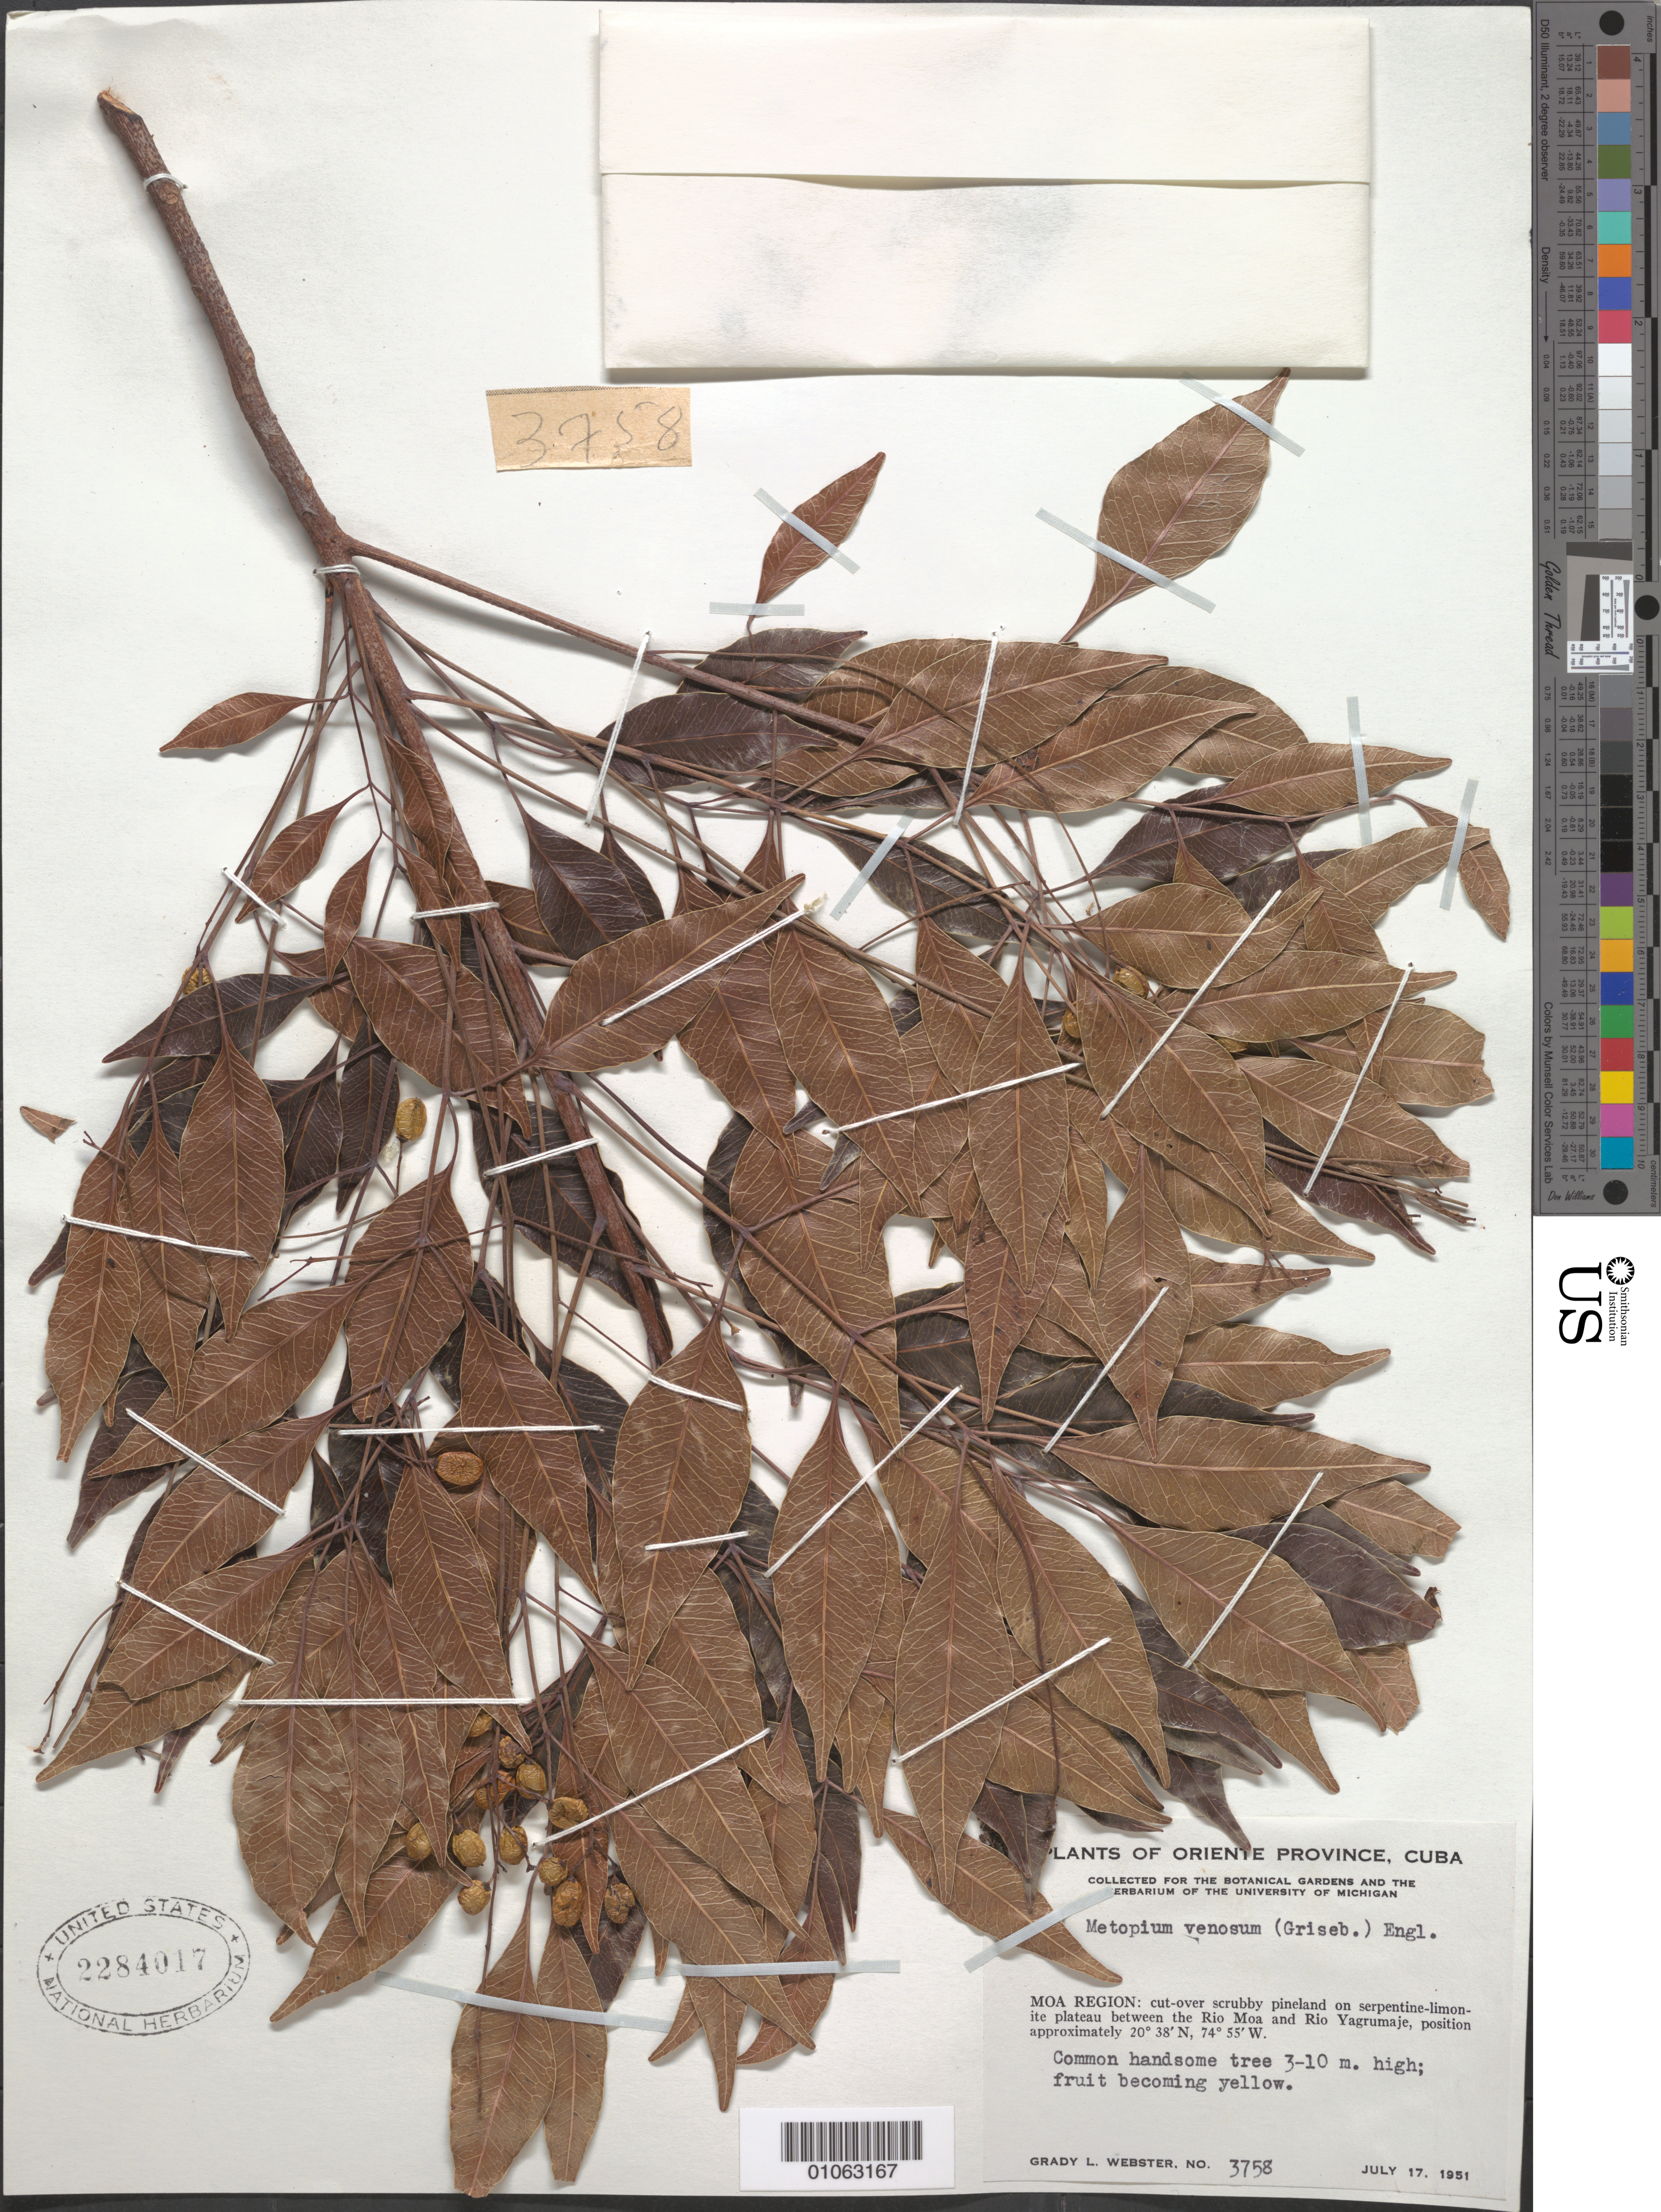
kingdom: Plantae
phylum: Tracheophyta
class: Magnoliopsida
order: Sapindales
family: Anacardiaceae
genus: Metopium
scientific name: Metopium venosum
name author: (Griseb.) Engl.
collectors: G. L. Webster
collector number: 3758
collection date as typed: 17 Jul 1951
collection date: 1951-07-17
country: Cuba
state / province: Holguín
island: Cuba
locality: Moa region Cult over scrubby pineland on serpentine-limonite plateau between the Rio Moa and Rio Yagrumajem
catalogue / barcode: US 2284017